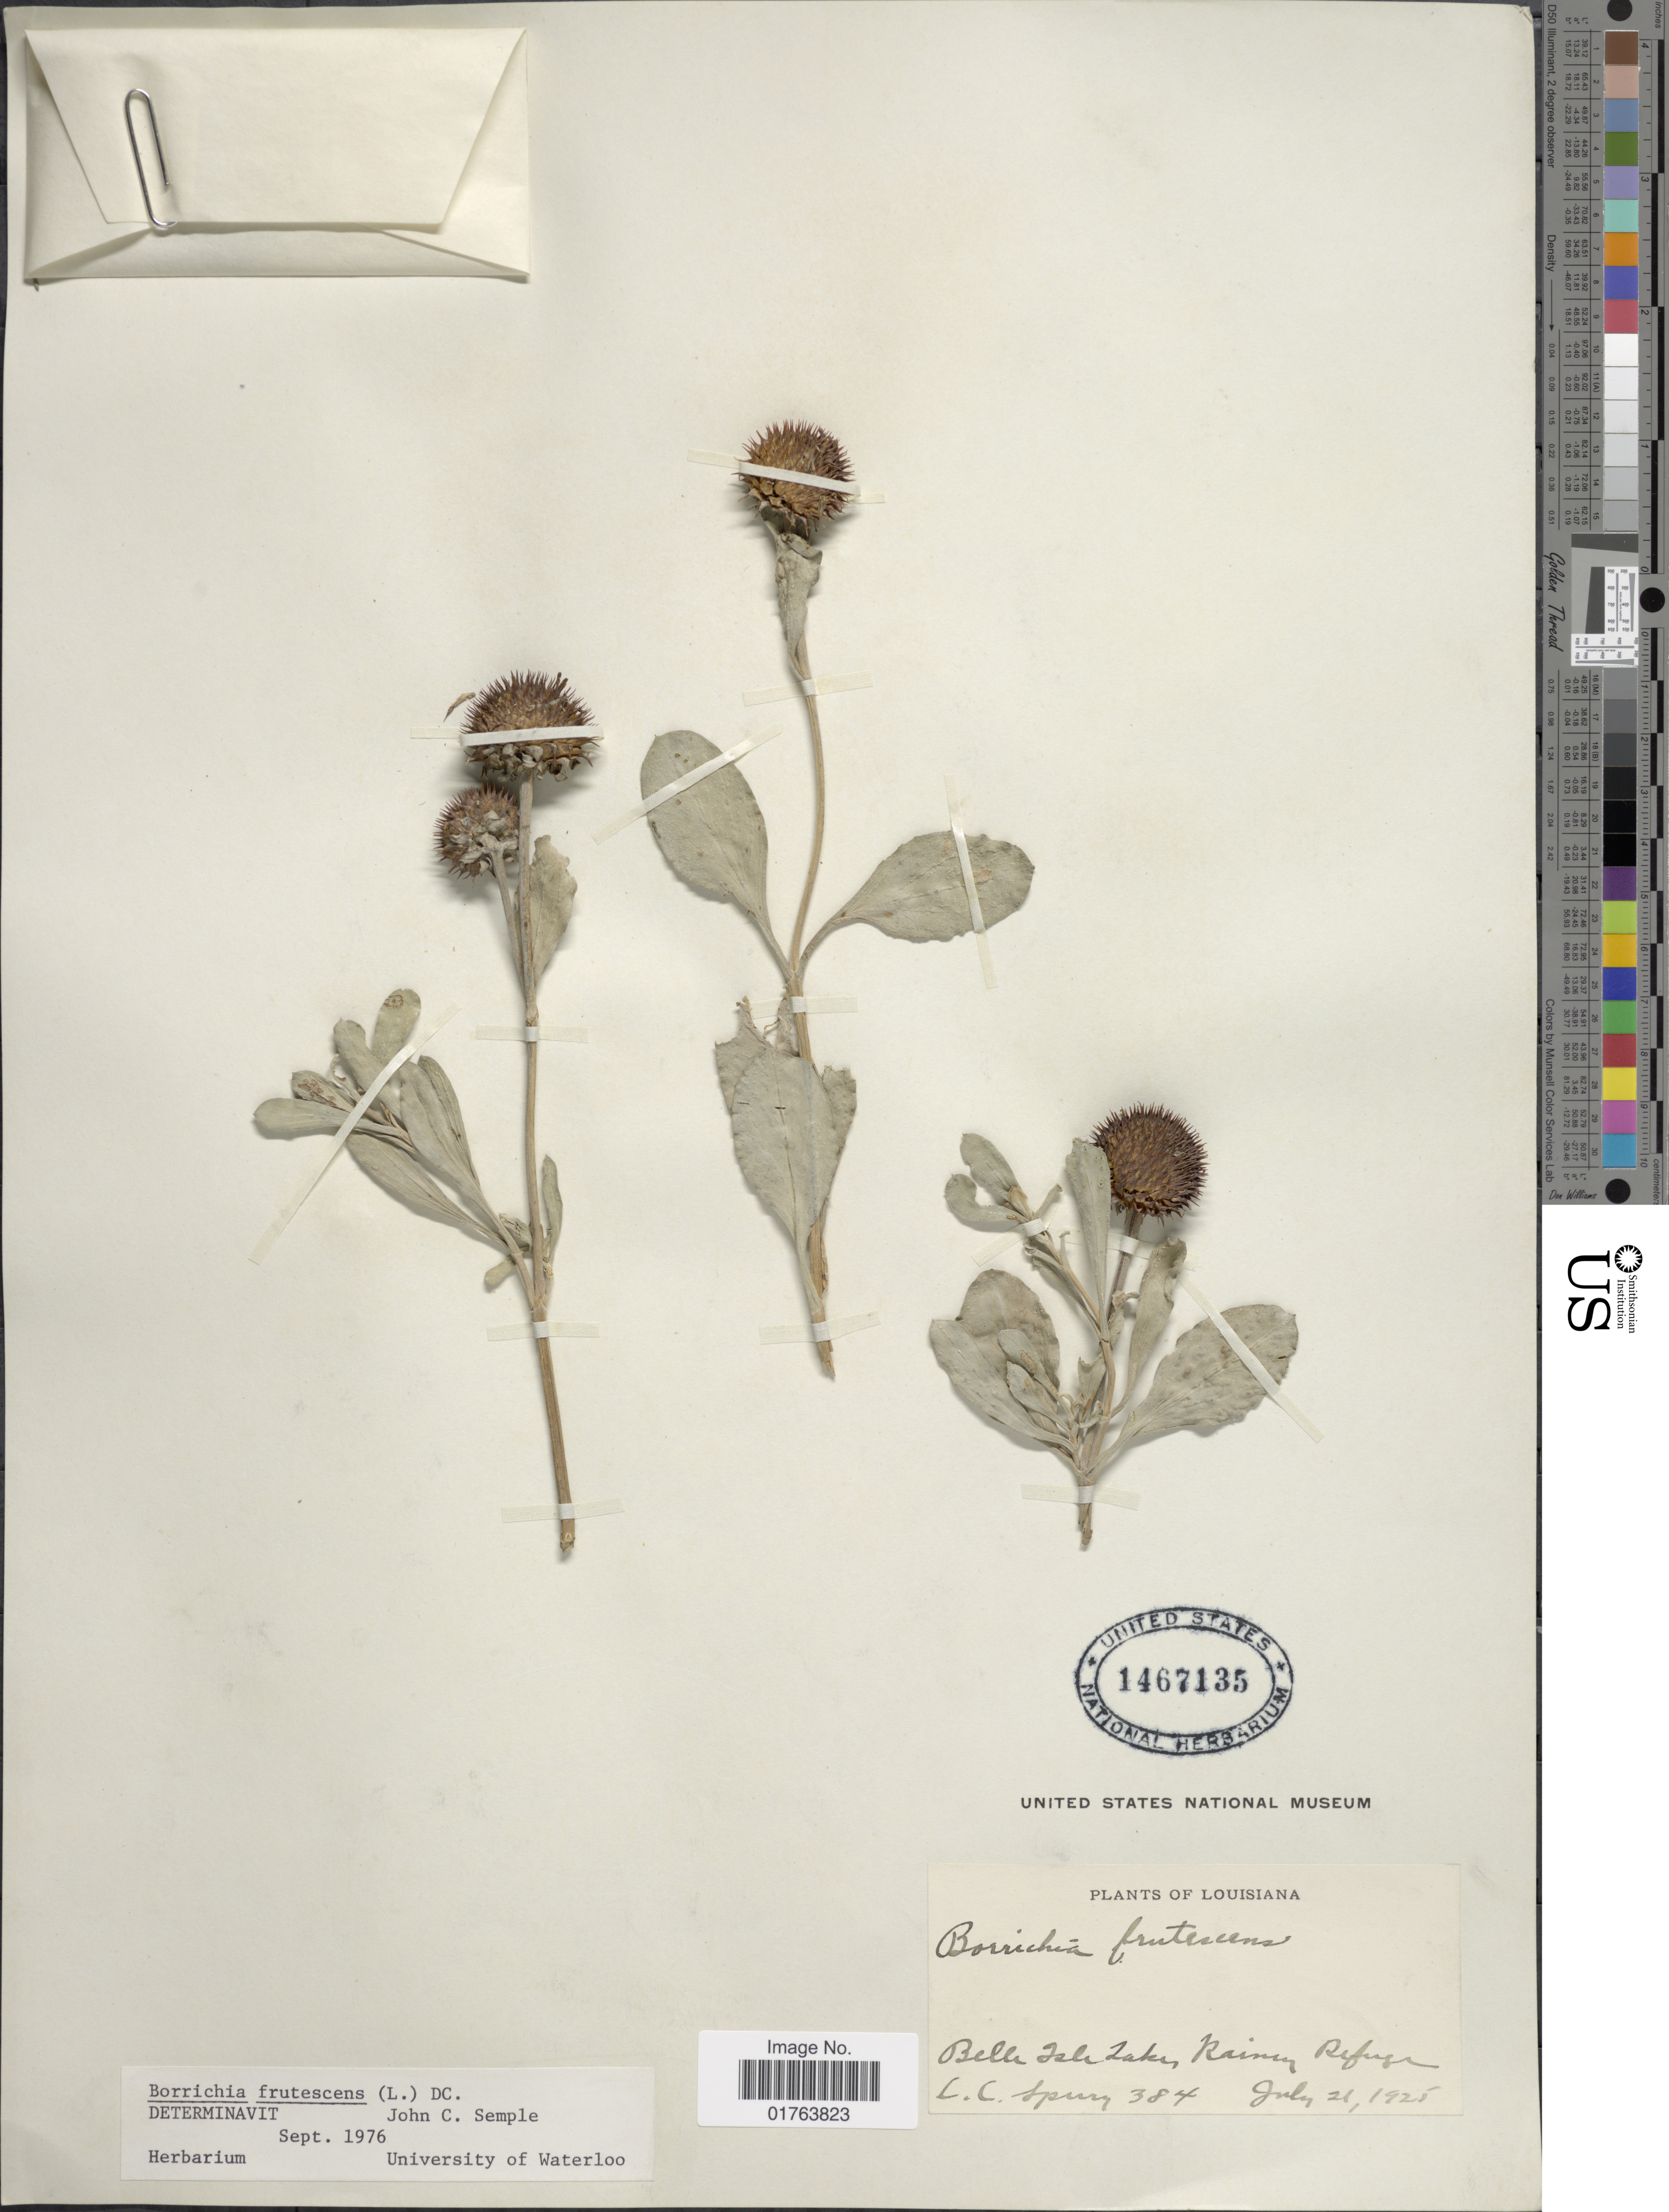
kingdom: Plantae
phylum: Tracheophyta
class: Magnoliopsida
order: Asterales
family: Asteraceae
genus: Borrichia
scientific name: Borrichia frutescens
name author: (L.) DC.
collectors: C. Spury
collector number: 384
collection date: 1925-07-21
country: United States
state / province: Louisiana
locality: Belle Ish Lakes Rainy Refugfe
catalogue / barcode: US 1467135